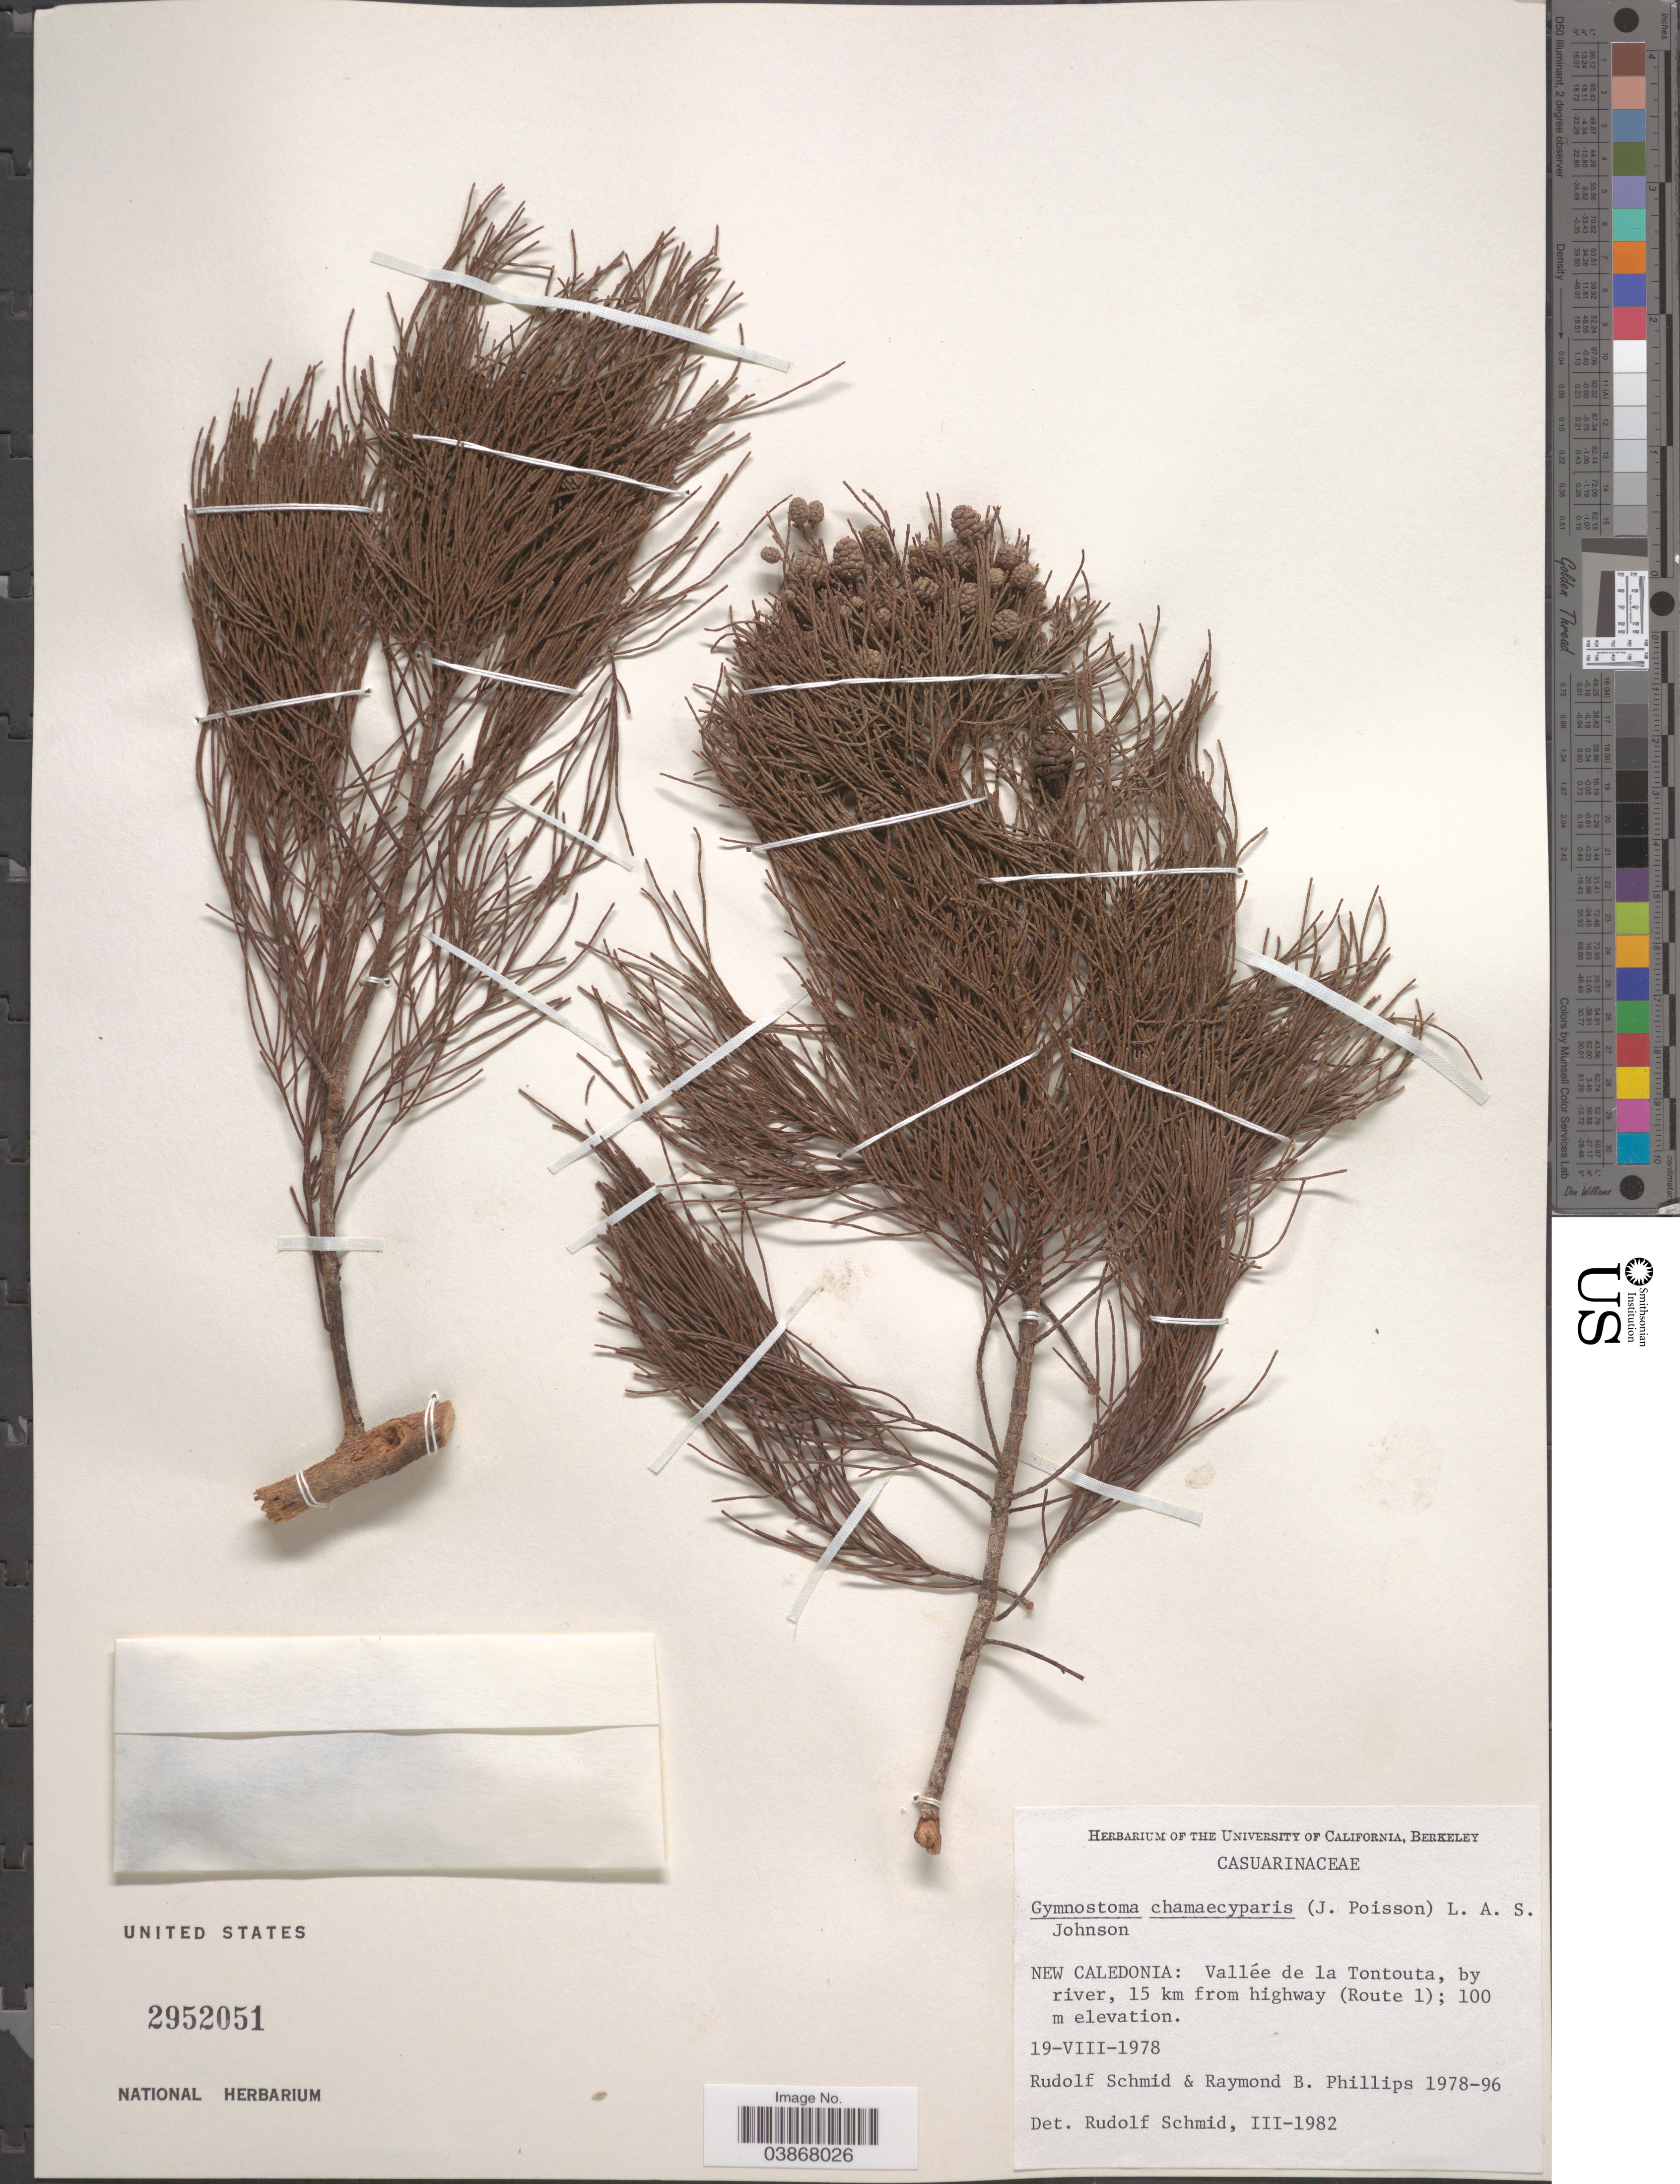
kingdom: Plantae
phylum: Tracheophyta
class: Magnoliopsida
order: Fagales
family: Casuarinaceae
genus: Gymnostoma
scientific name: Gymnostoma chamaecyparis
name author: (J. Poiss.) L.A.S. Johnson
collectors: R. Schmid & R. Phillips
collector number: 1978-96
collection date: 1978-08-19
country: New Caledonia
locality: Vallée de la Tontouta, by river, 15 km from highway (Route 1).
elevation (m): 100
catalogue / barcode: US 2952051